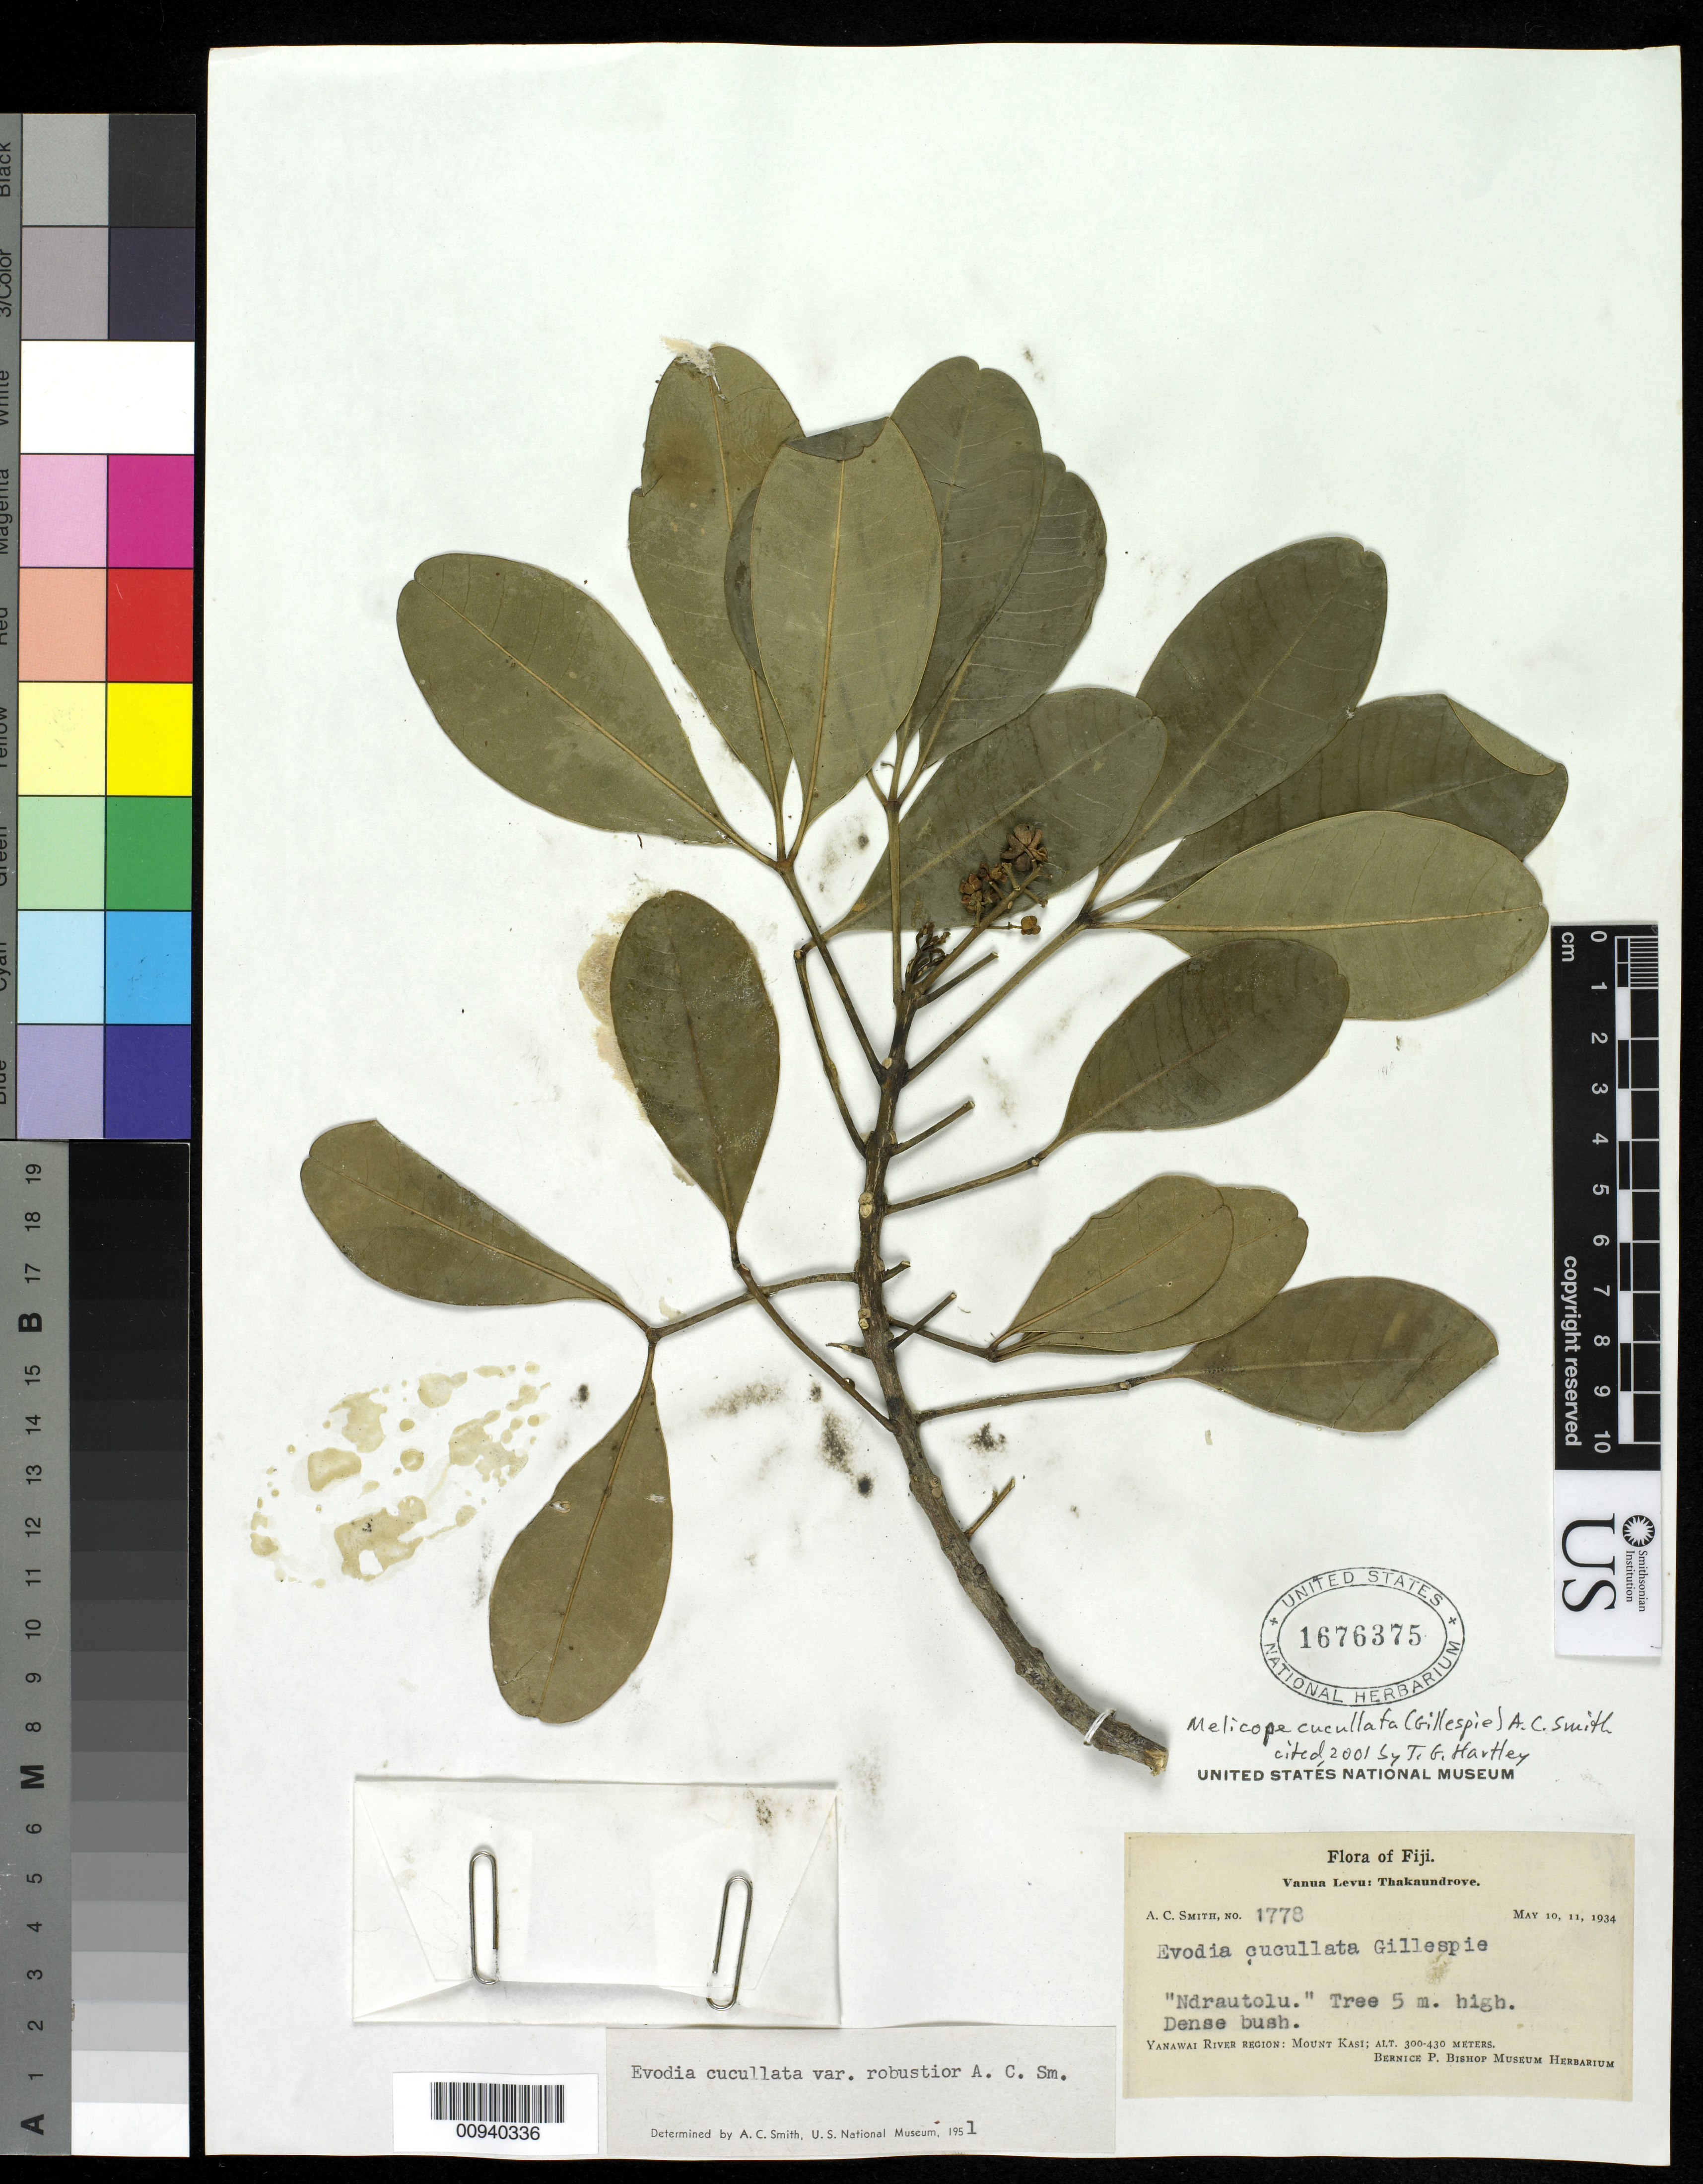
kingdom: Plantae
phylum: Tracheophyta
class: Magnoliopsida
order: Sapindales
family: Rutaceae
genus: Melicope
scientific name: Melicope cucullata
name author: (Gillespie) A.C. Sm.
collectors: C. A. Smith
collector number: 1778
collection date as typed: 10 May 1934 to 11 May 1934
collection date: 1934-05-10/1934-05-11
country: Fiji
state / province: Northern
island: Vanua Levu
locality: Thakaundrive. Yanawai River region: Mount Kasi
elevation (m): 300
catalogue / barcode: US 1676375